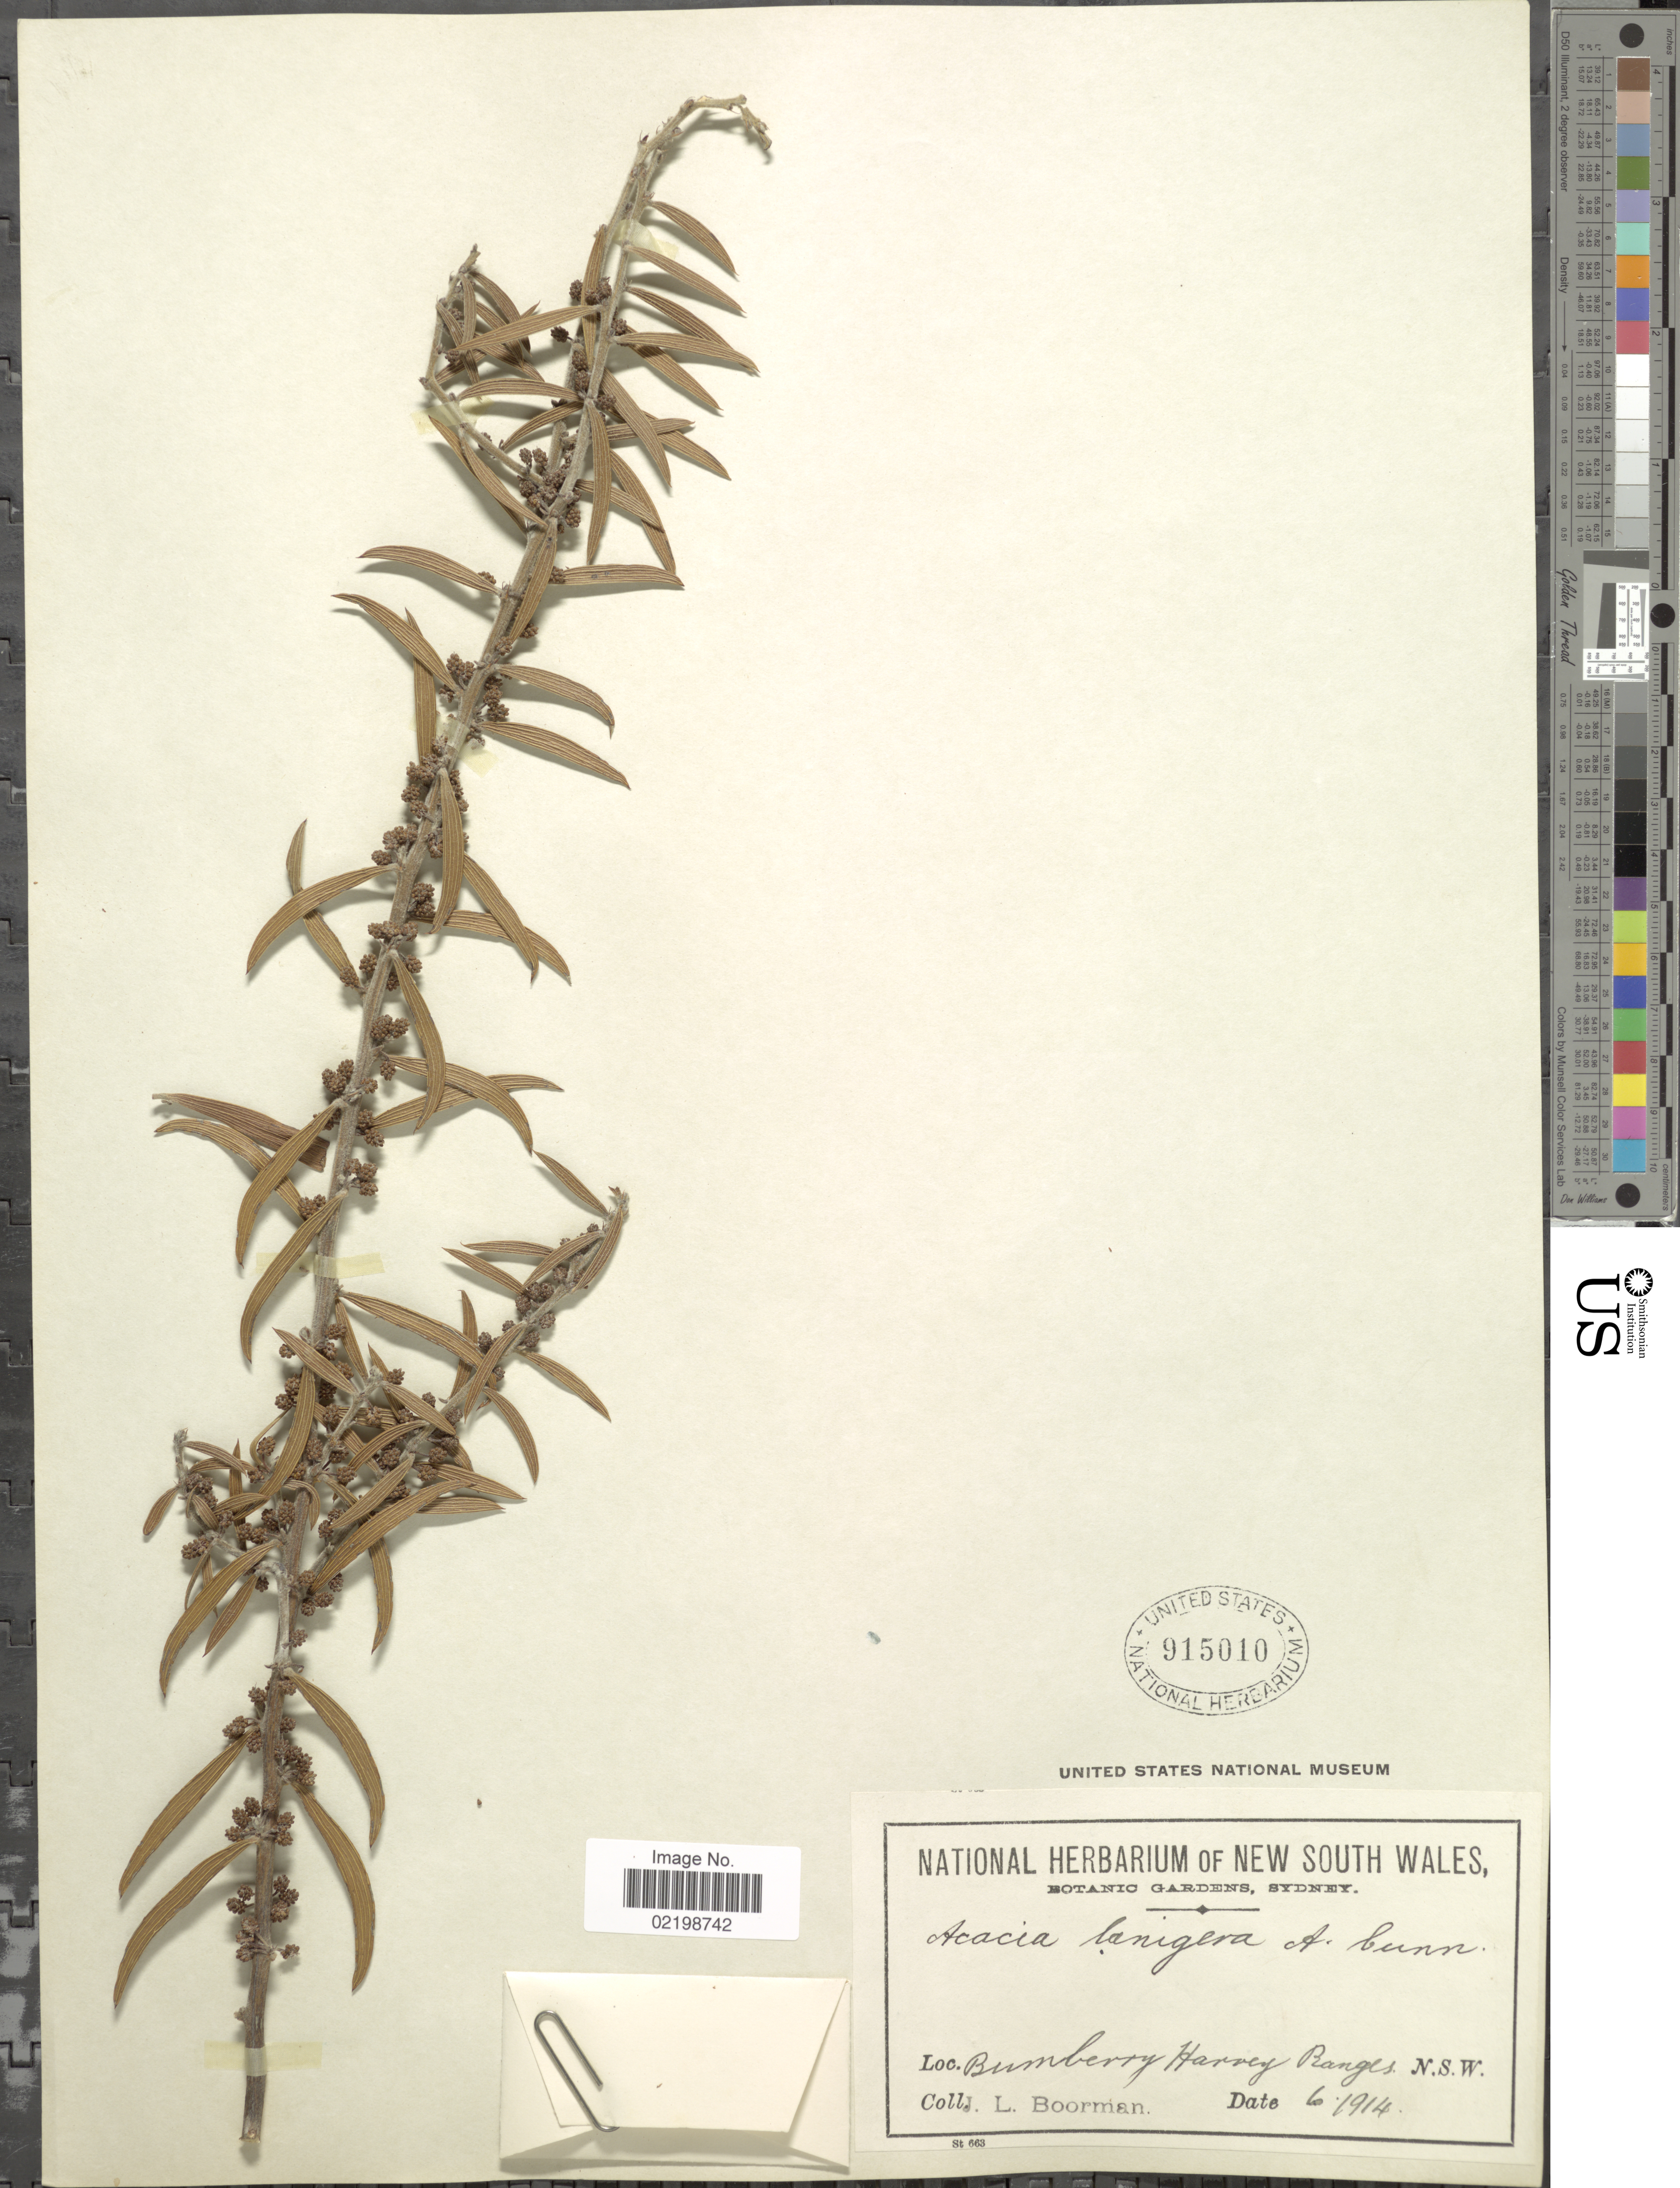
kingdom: Plantae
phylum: Tracheophyta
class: Magnoliopsida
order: Fabales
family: Fabaceae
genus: Acacia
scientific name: Acacia lanigera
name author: A. Cunn.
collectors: J. Boorman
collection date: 1914-06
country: Australia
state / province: New South Wales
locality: Bumberry Harvey Ranges. N.S.W.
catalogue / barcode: US 915010